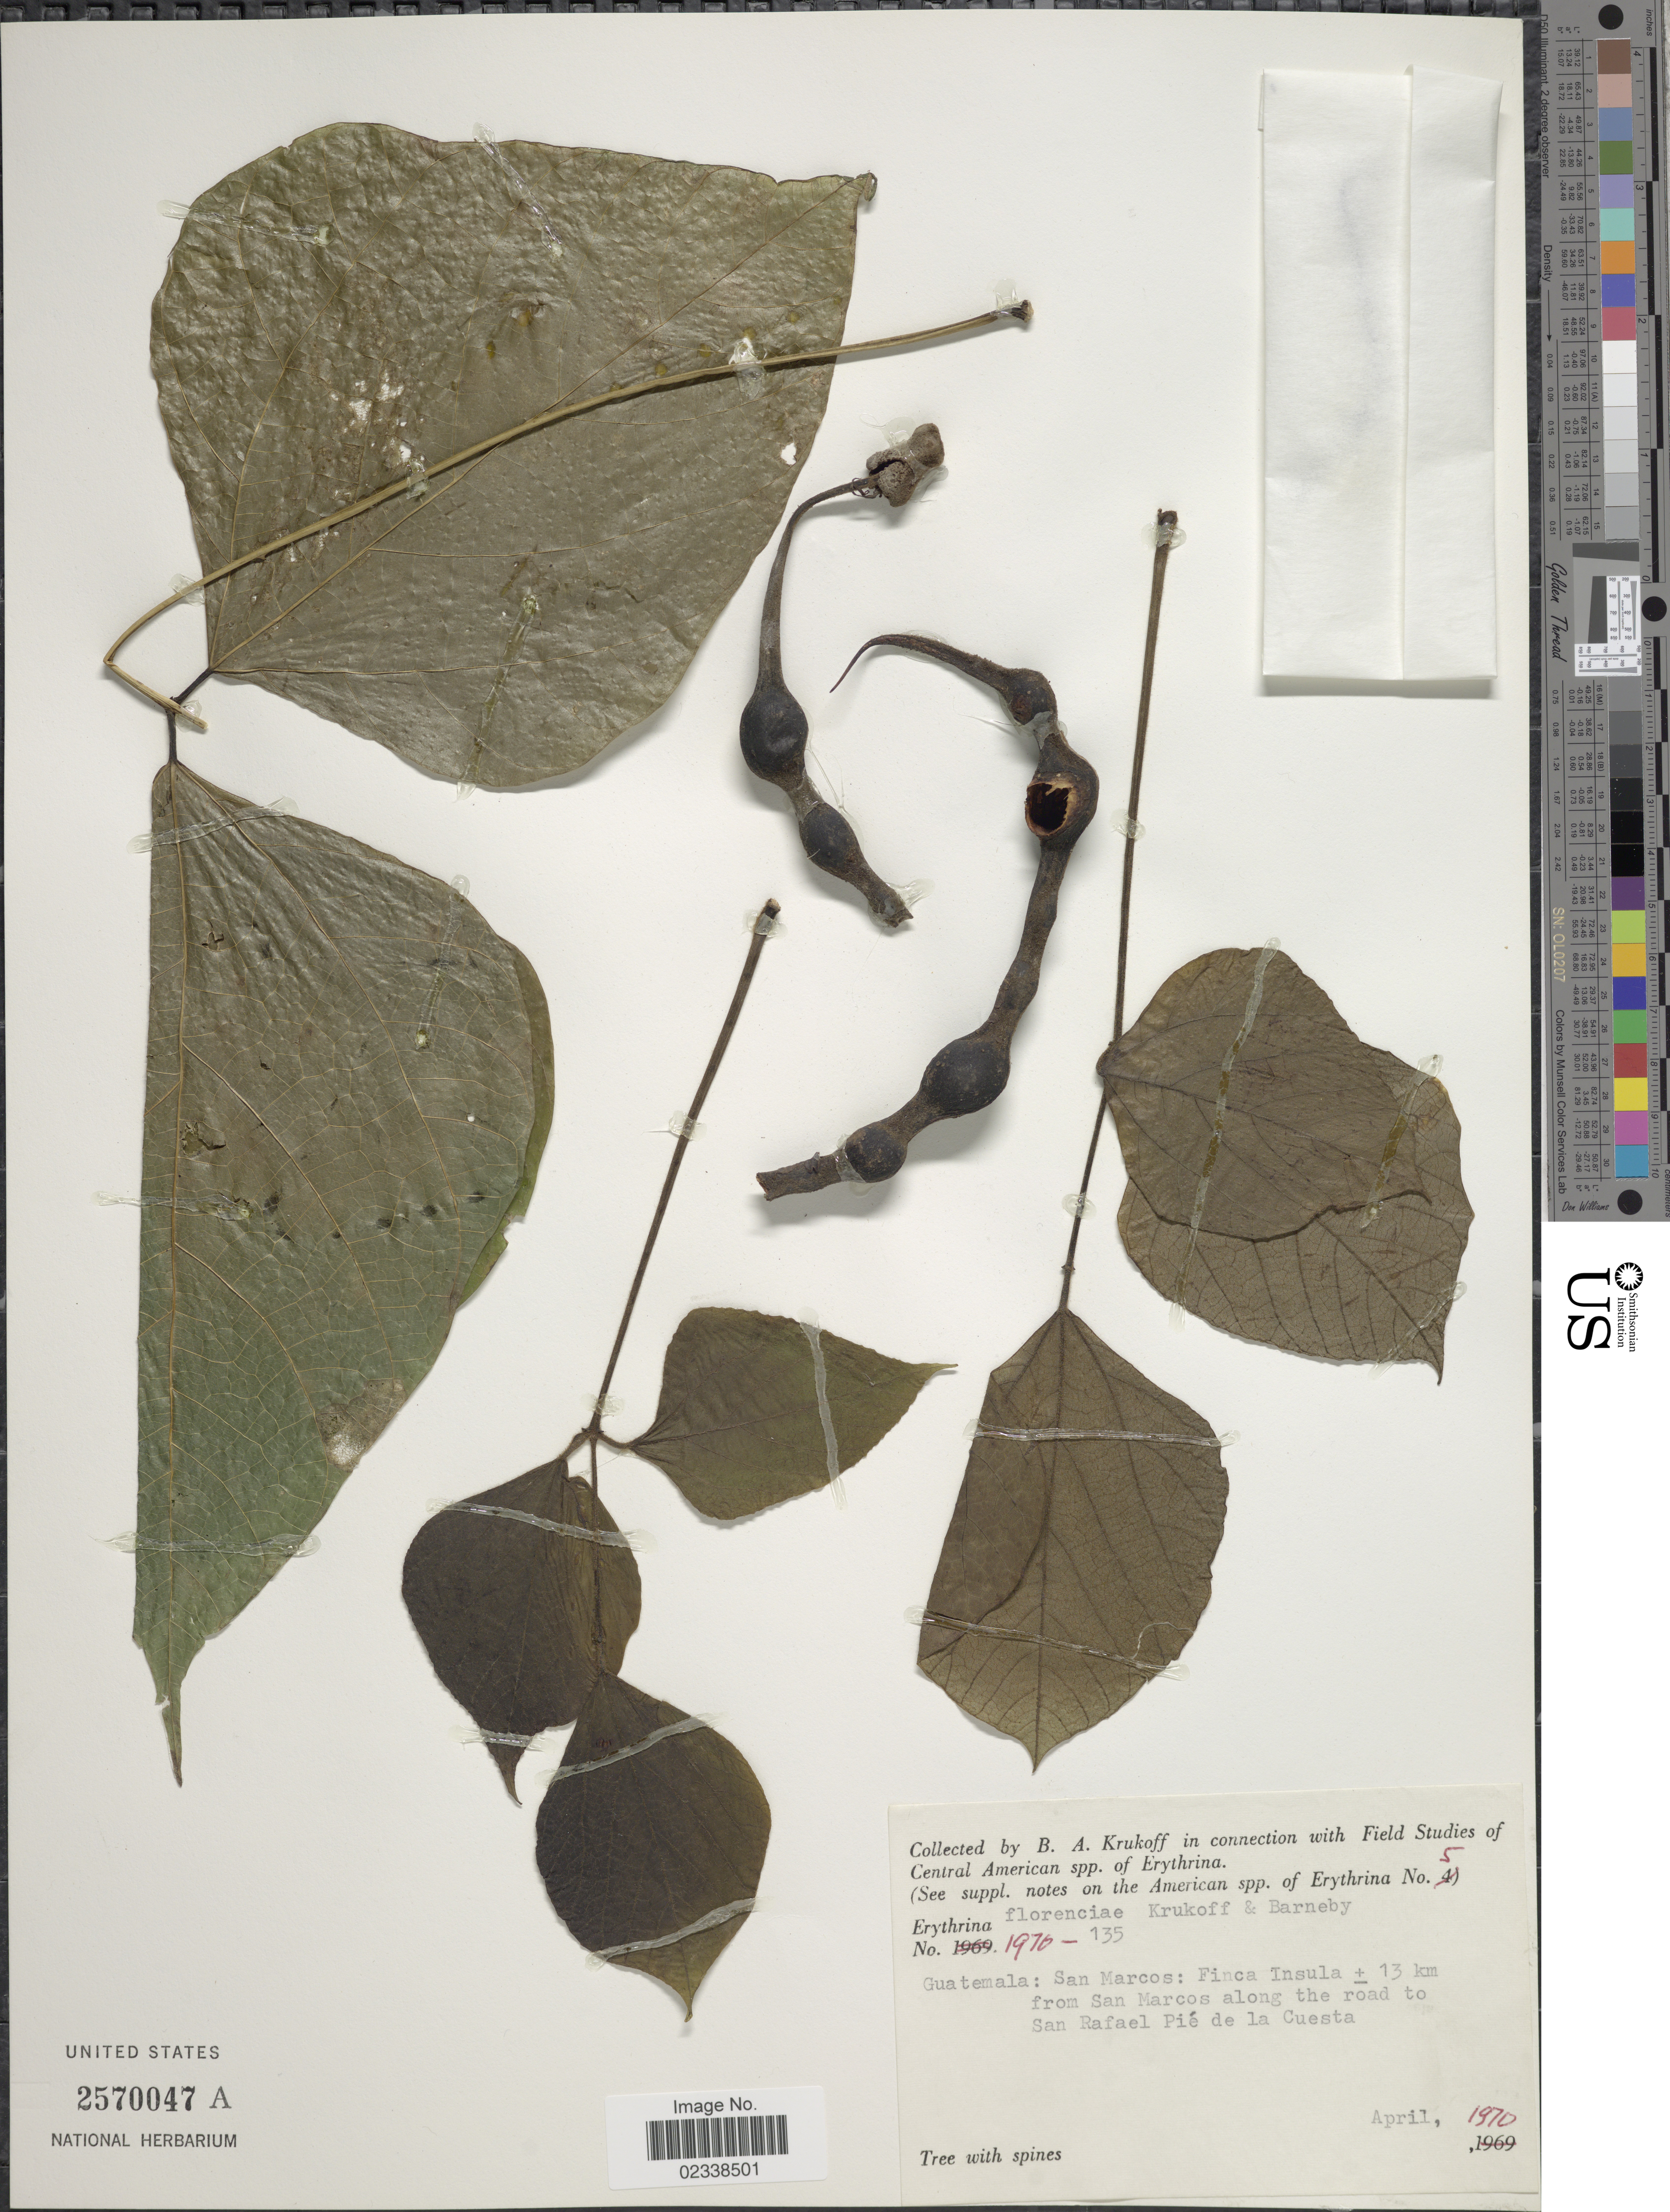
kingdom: Plantae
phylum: Tracheophyta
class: Magnoliopsida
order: Fabales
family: Fabaceae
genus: Erythrina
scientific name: Erythrina florenciae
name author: Krukoff & Barneby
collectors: B. A. Krukoff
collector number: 1970-135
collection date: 1970-04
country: Guatemala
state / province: San Marcos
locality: Finca Tinsula ± 13 km from San Marcos along the road to San Rafael Pie de la Cuesta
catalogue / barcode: US 2570047A